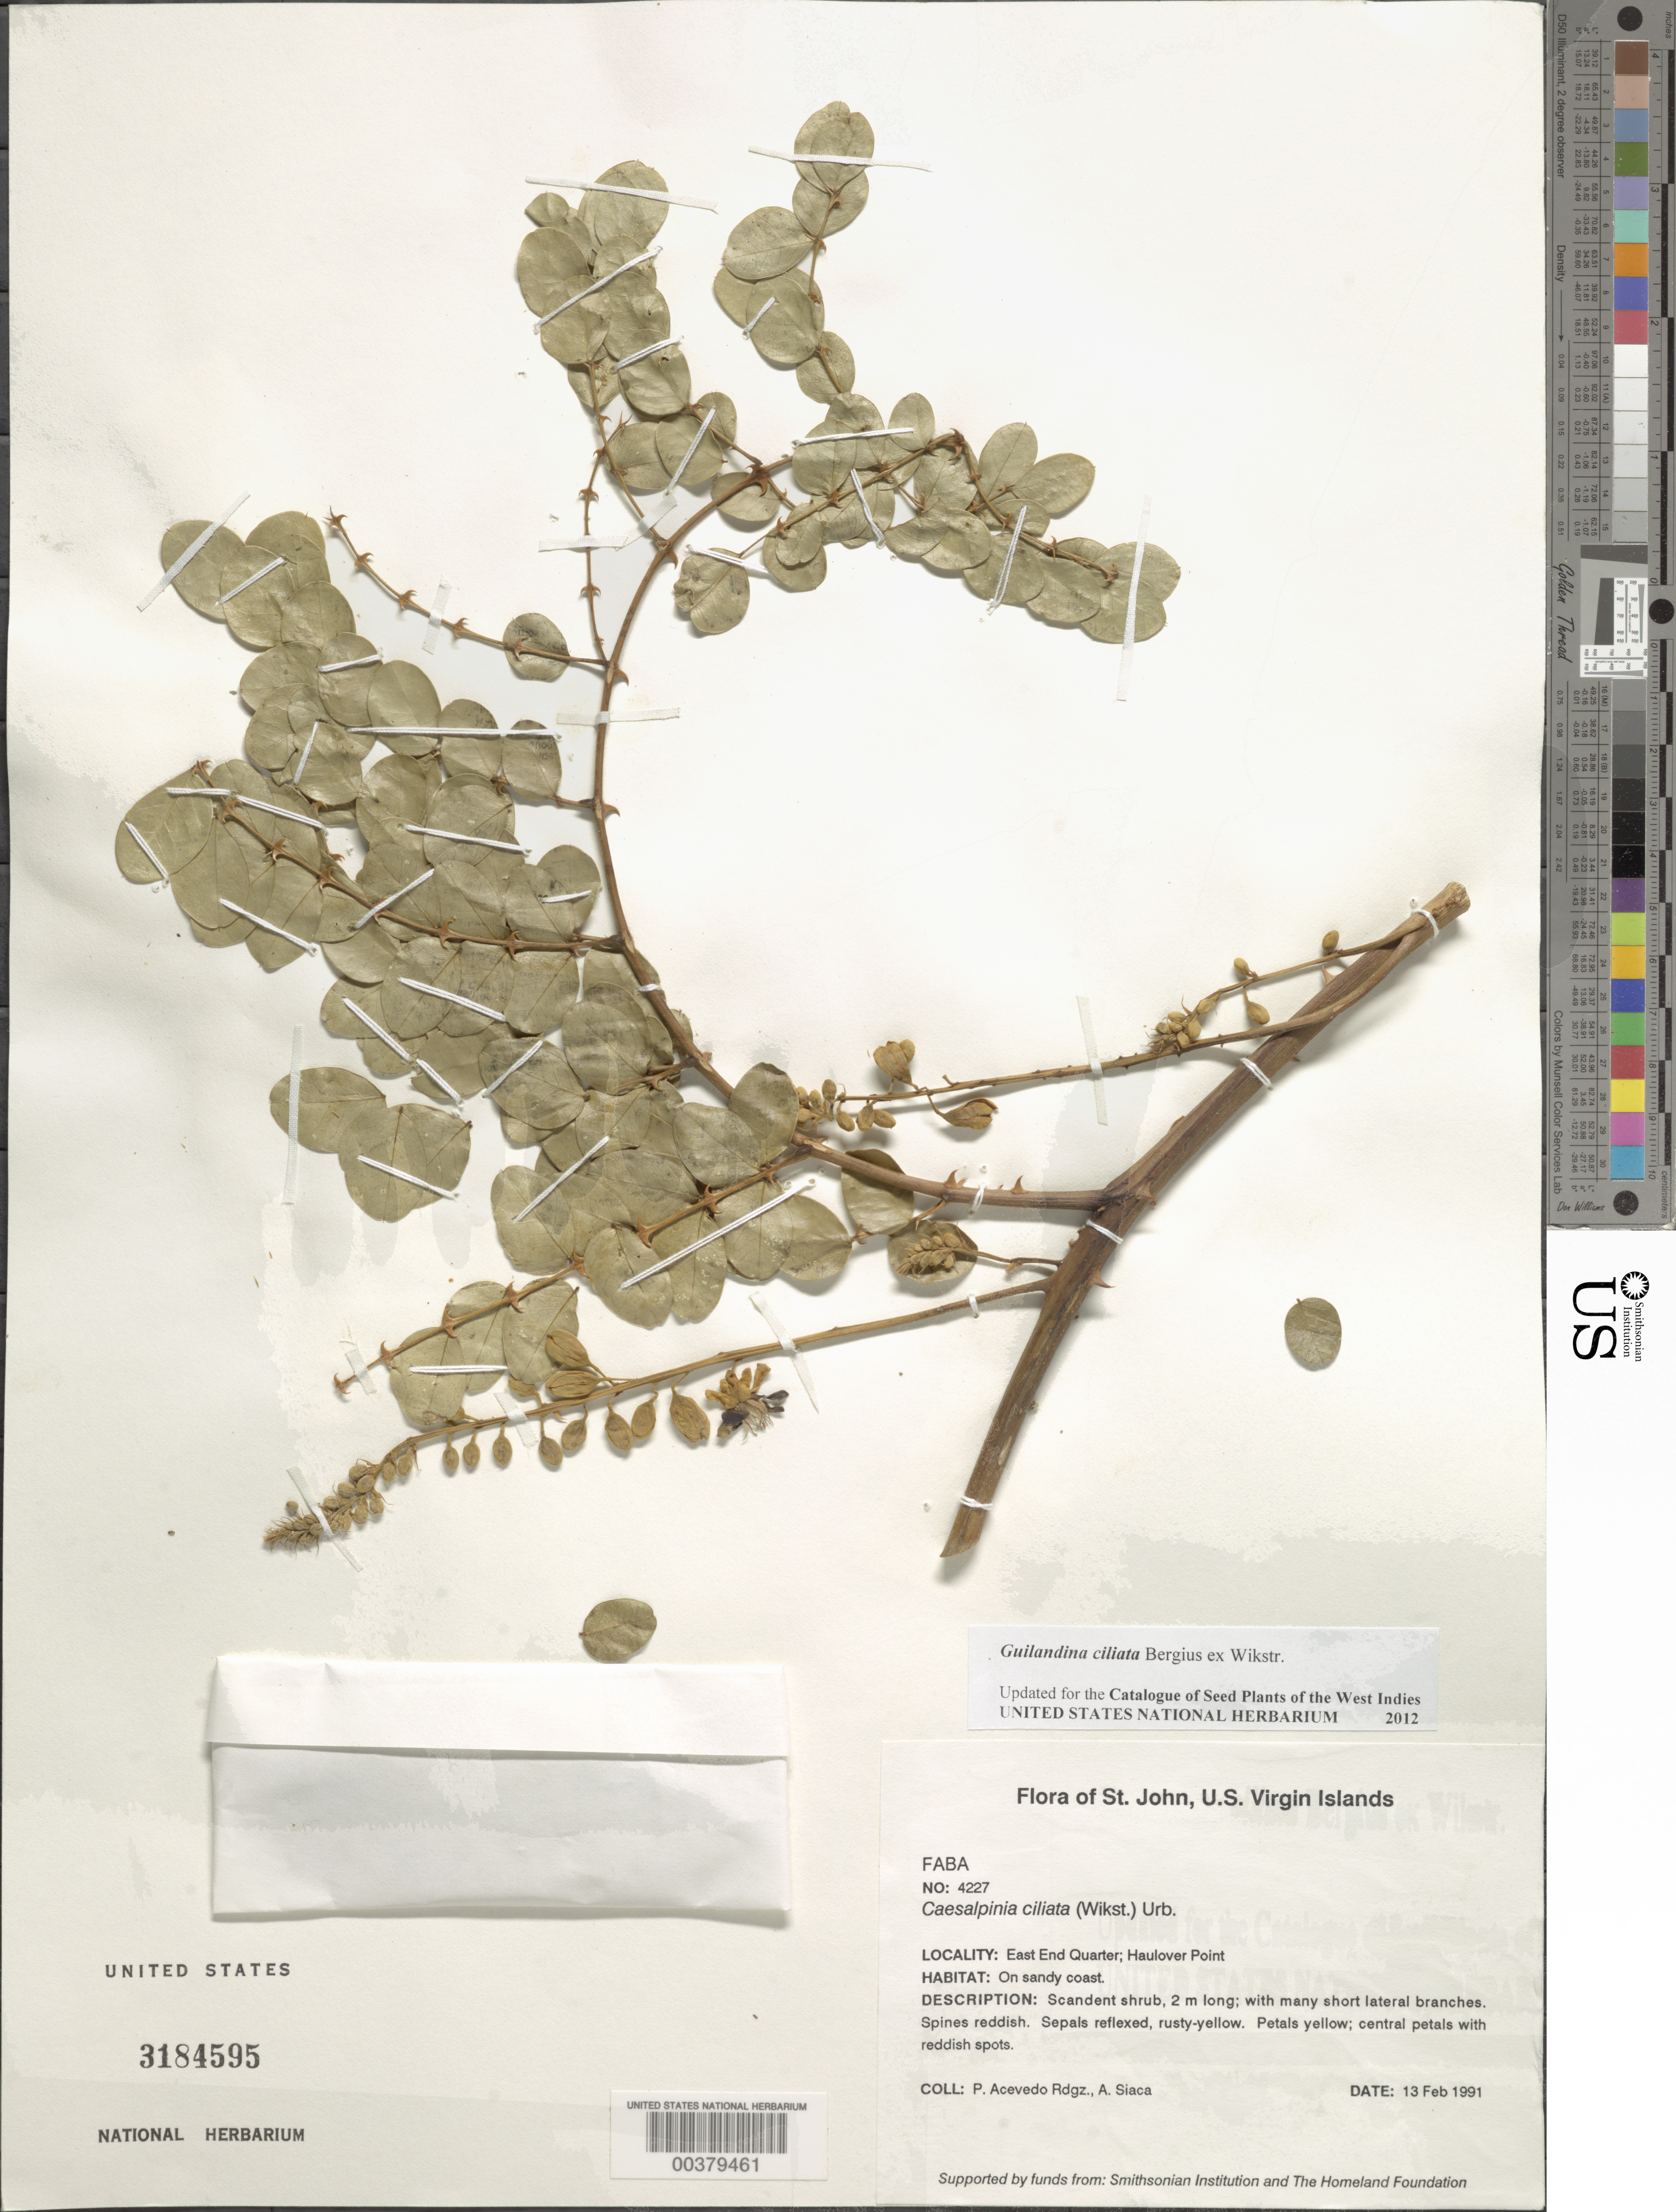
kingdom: Plantae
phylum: Tracheophyta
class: Magnoliopsida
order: Fabales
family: Fabaceae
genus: Guilandina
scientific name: Guilandina ciliata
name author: Bergius ex Wikstr.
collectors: P. Acevedo-Rodr. & A. Siaca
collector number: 4227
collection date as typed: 13 Feb 1991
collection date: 1991-02-13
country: U.S. Virgin Islands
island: St. John Island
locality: East end quarter; haulover point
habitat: On sandy coast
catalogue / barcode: US 3184595